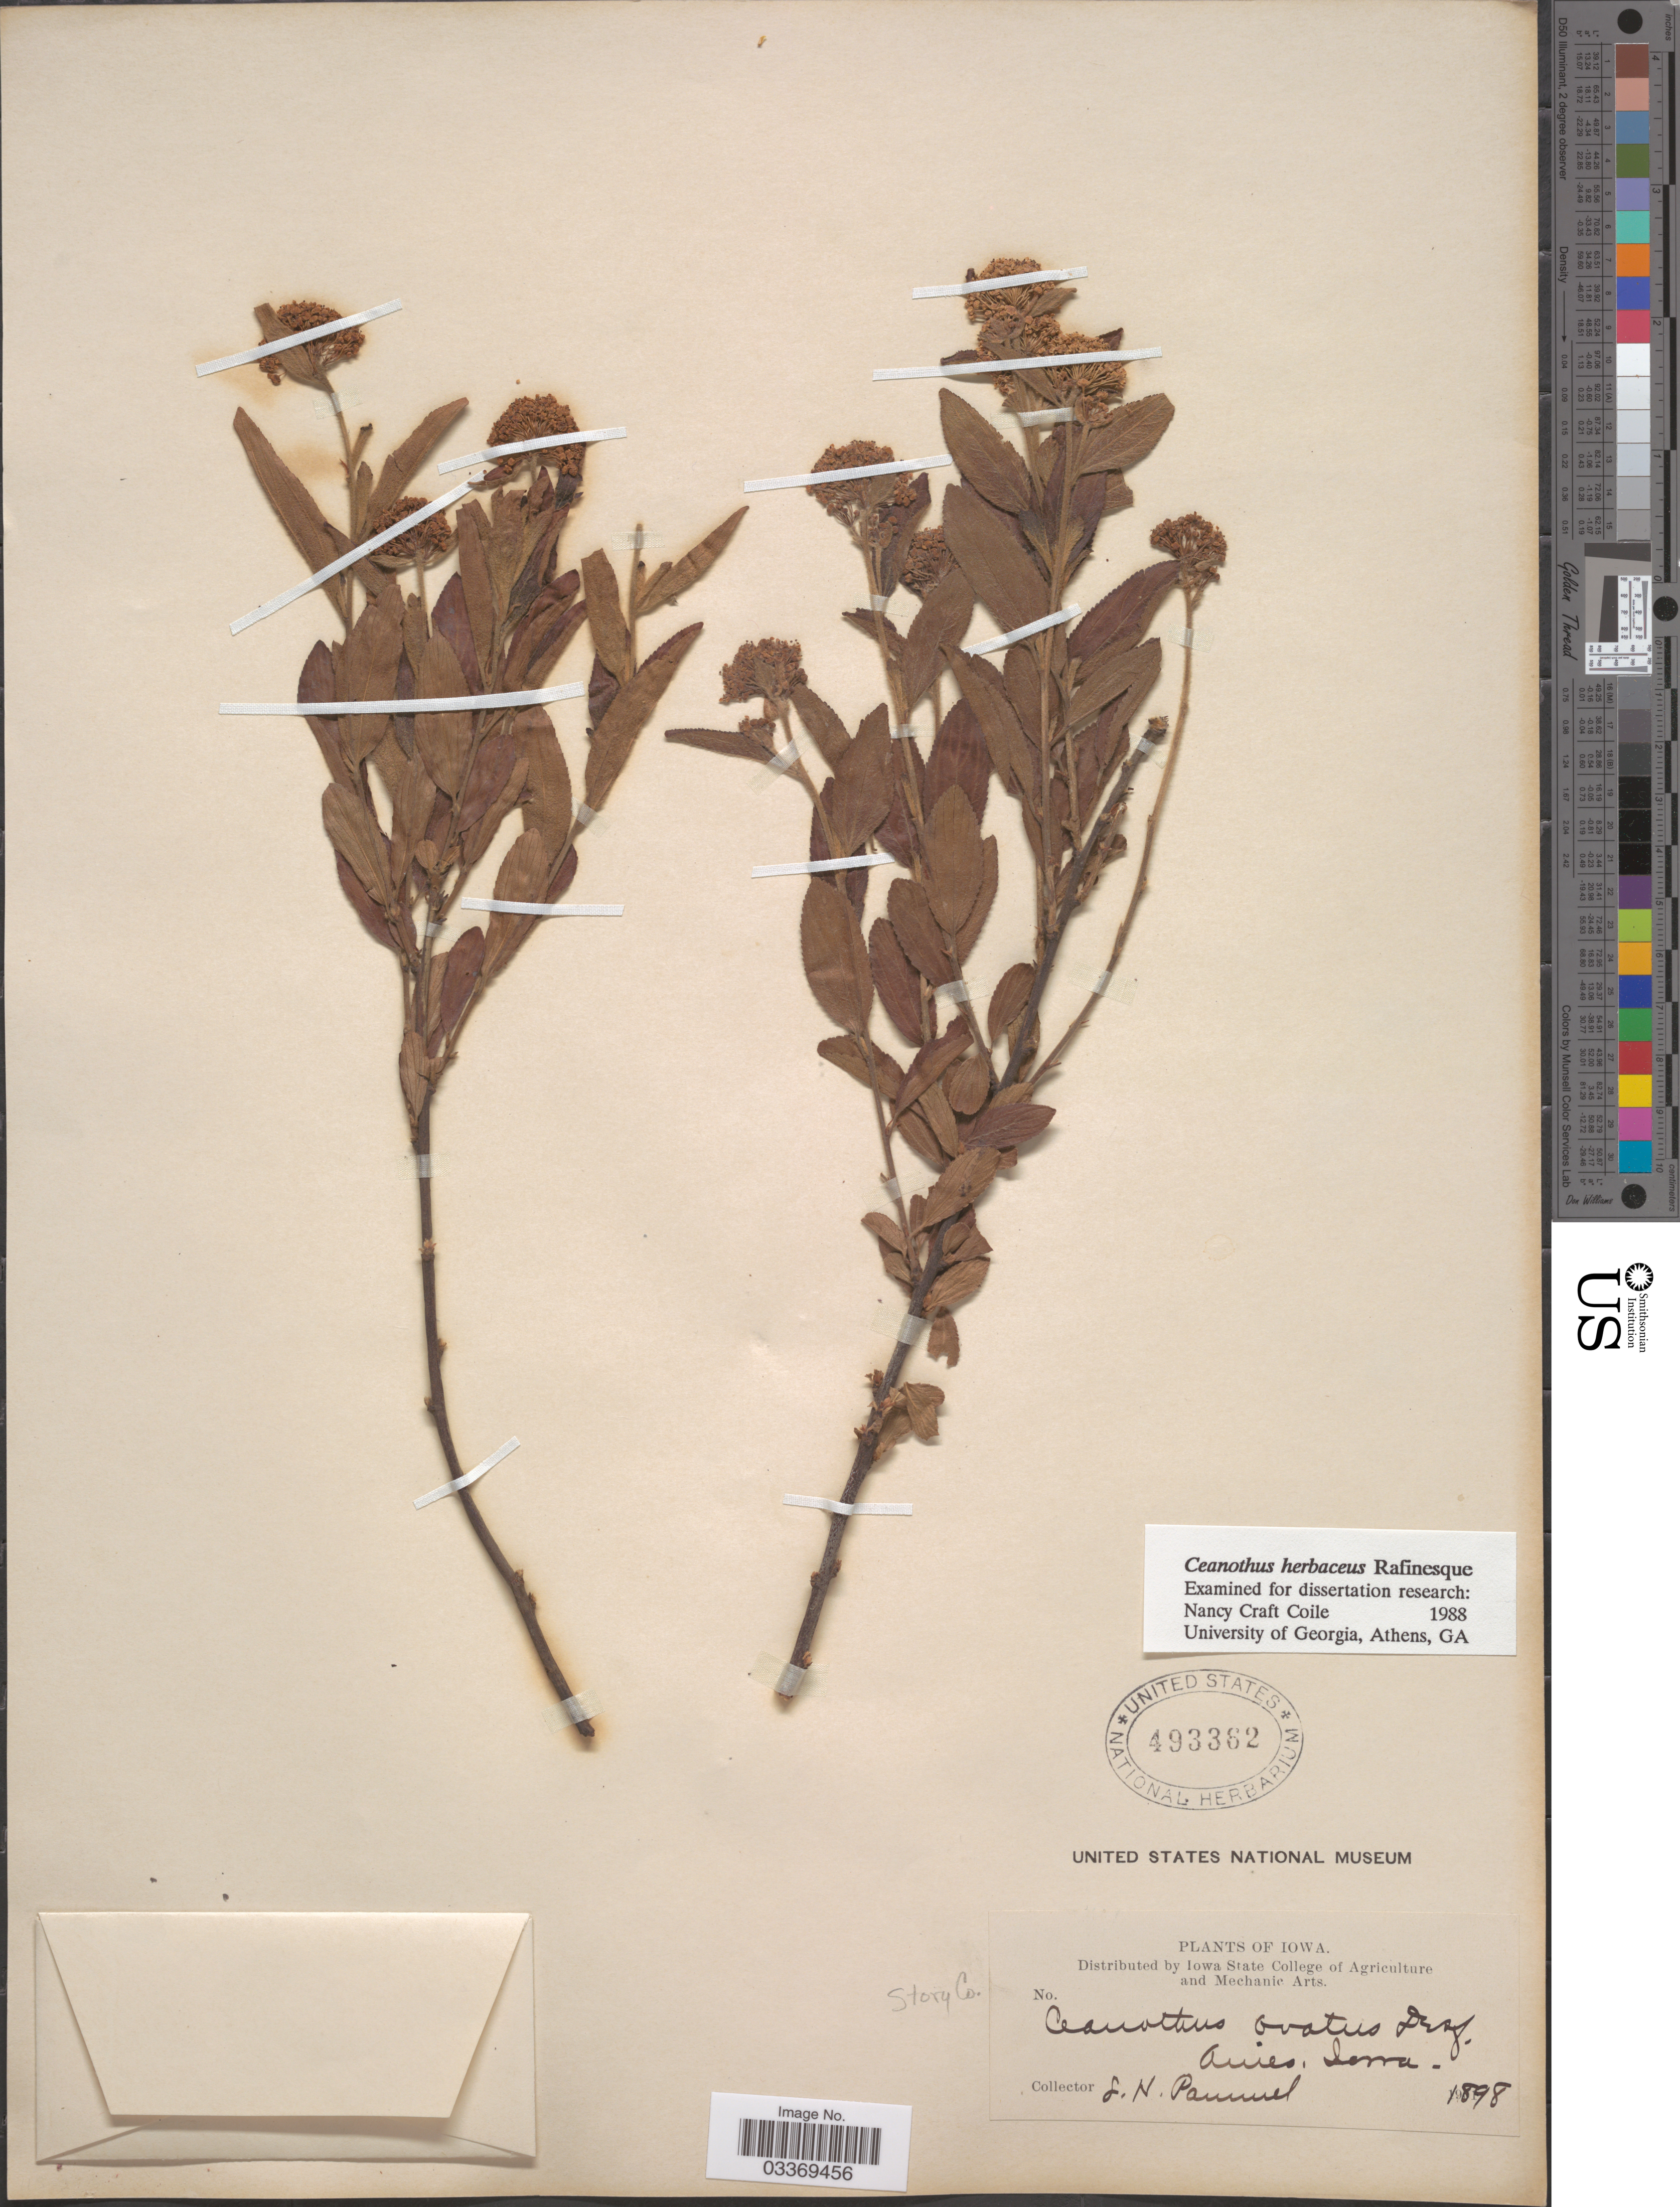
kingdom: Plantae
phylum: Tracheophyta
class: Magnoliopsida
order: Rosales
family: Rhamnaceae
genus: Ceanothus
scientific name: Ceanothus ovatus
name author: Desf.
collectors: L. Pammel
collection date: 1898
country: United States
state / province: Iowa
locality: Story Co., Ames.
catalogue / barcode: US 493362